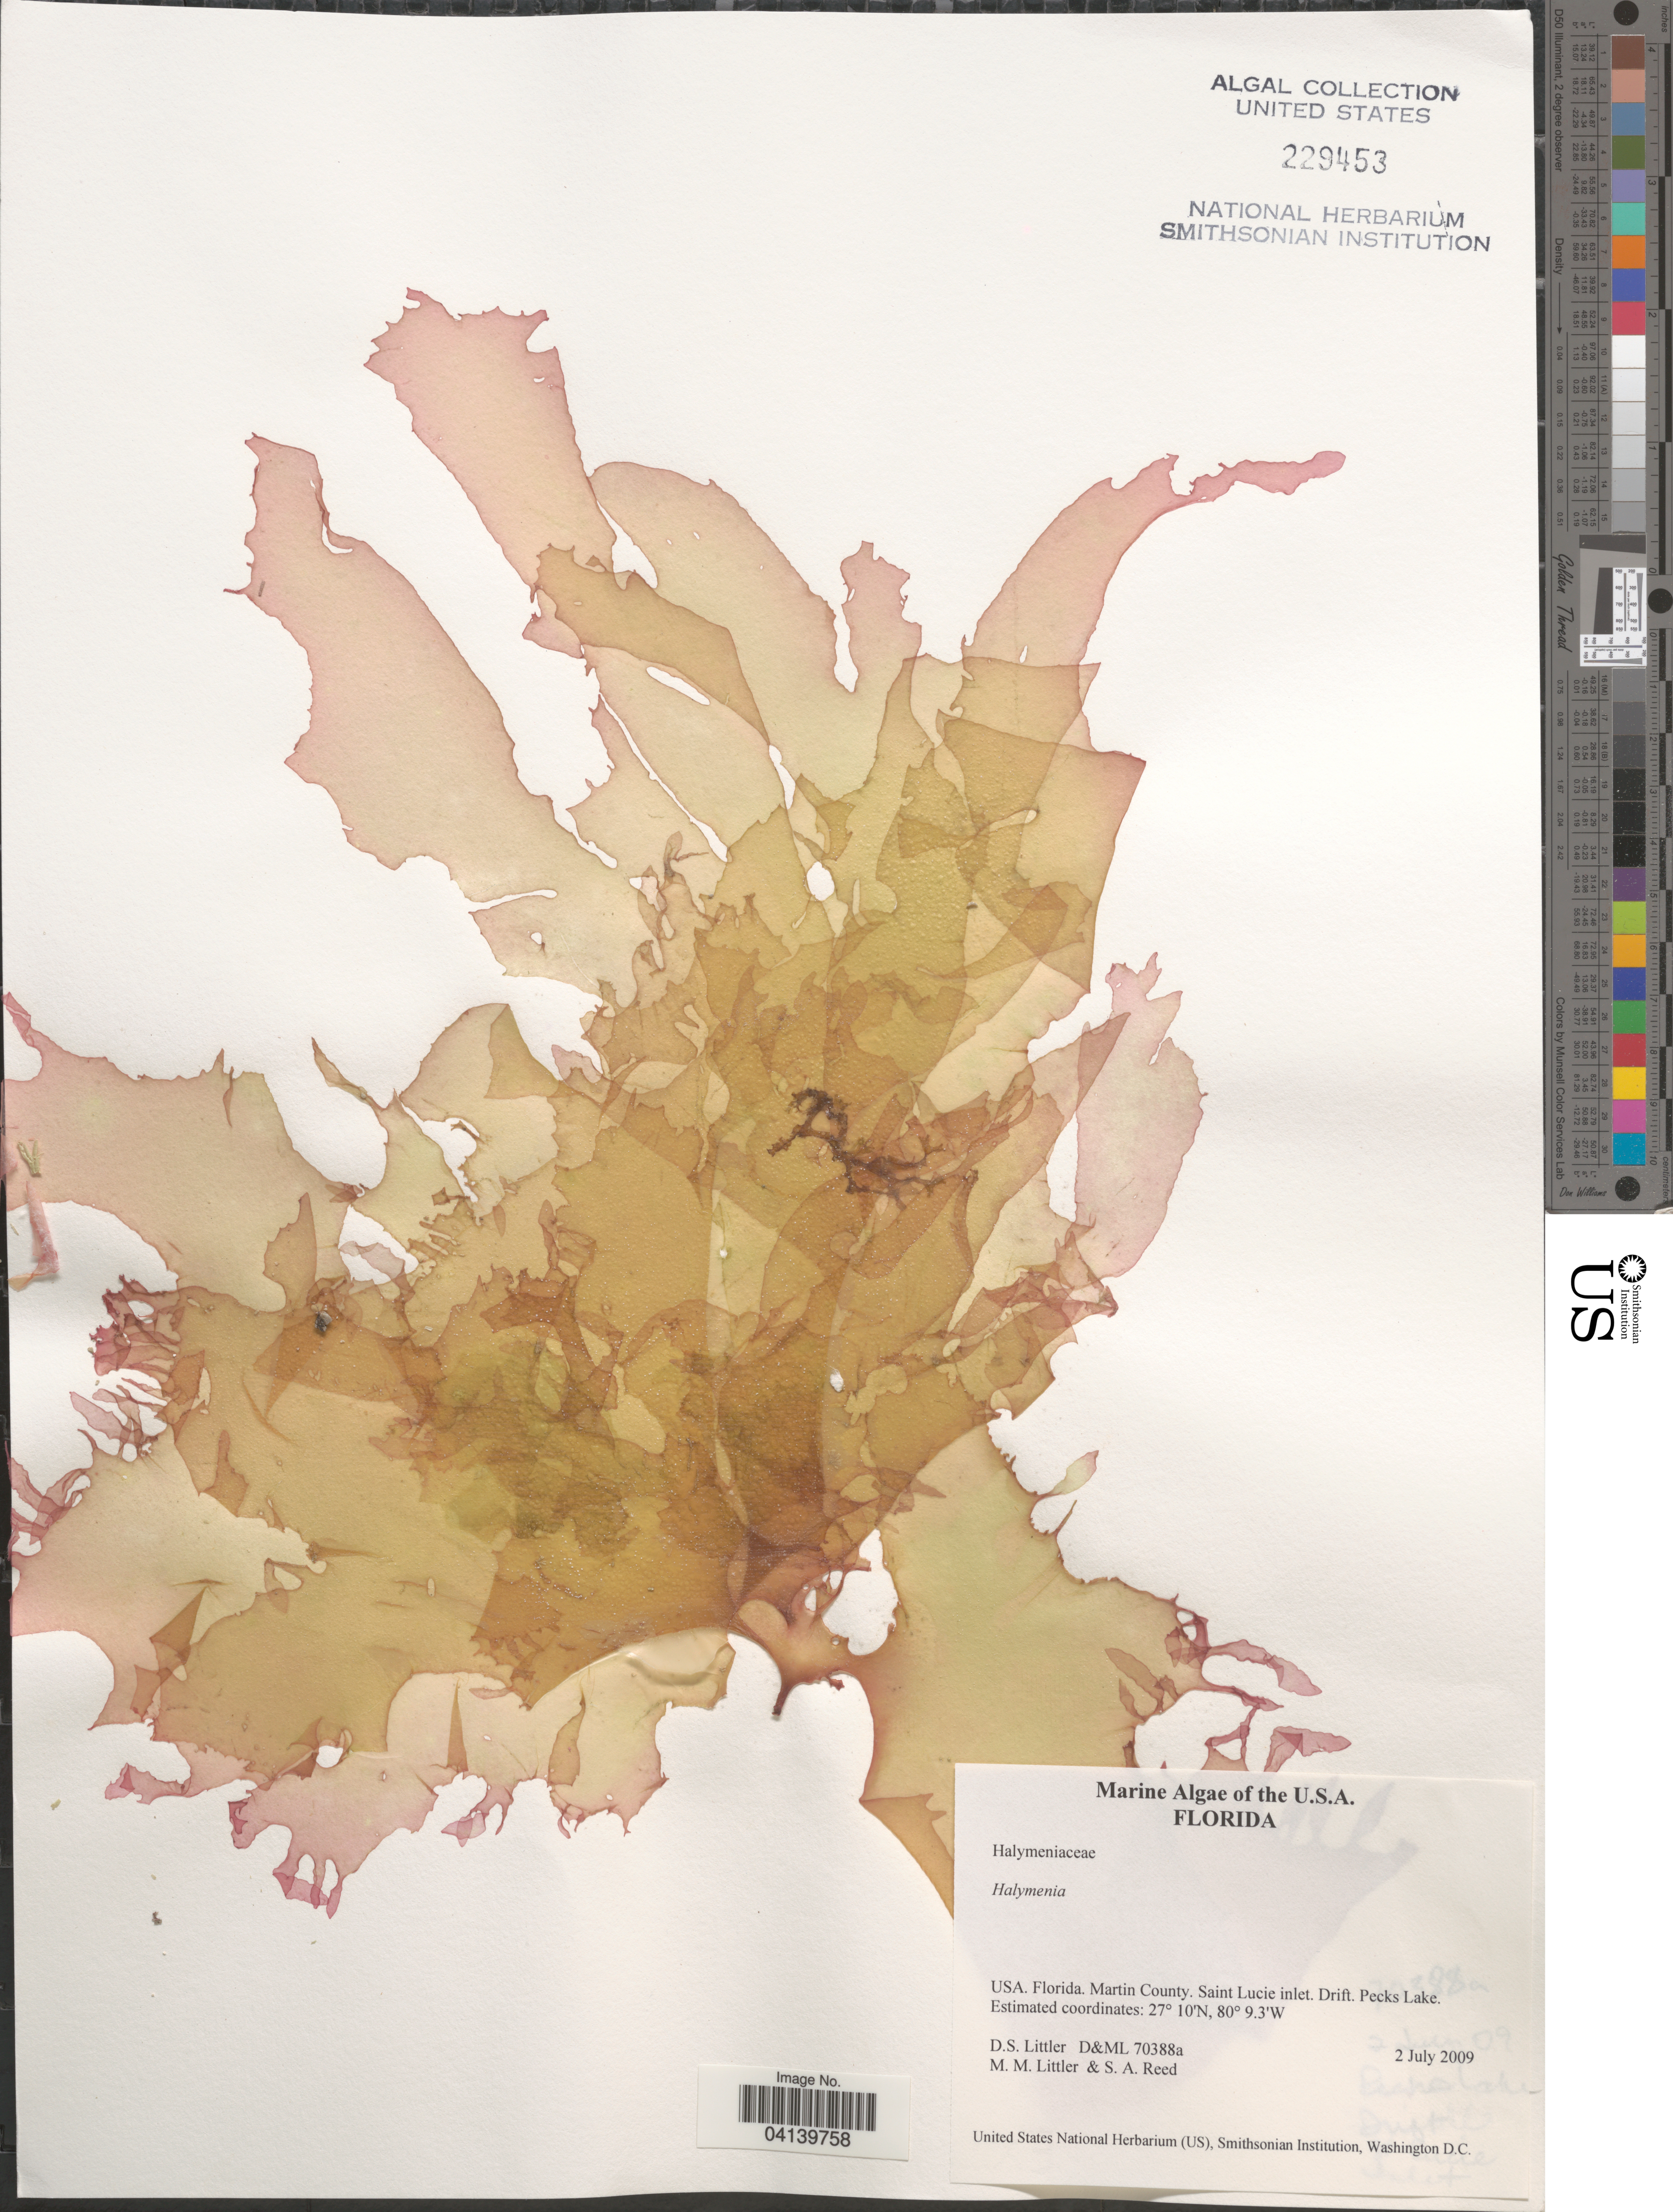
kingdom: Plantae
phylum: Rhodophyta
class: Florideophyceae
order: Halymeniales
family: Halymeniaceae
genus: Halymenia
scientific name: Halymenia sp.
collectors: D. S. Littler & S. Reed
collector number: D&ML 70388a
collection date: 2009-07-02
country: United States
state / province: Florida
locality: Martin County. Saint Lucie inlet. Drift. Pecks Lake.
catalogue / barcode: US 229453